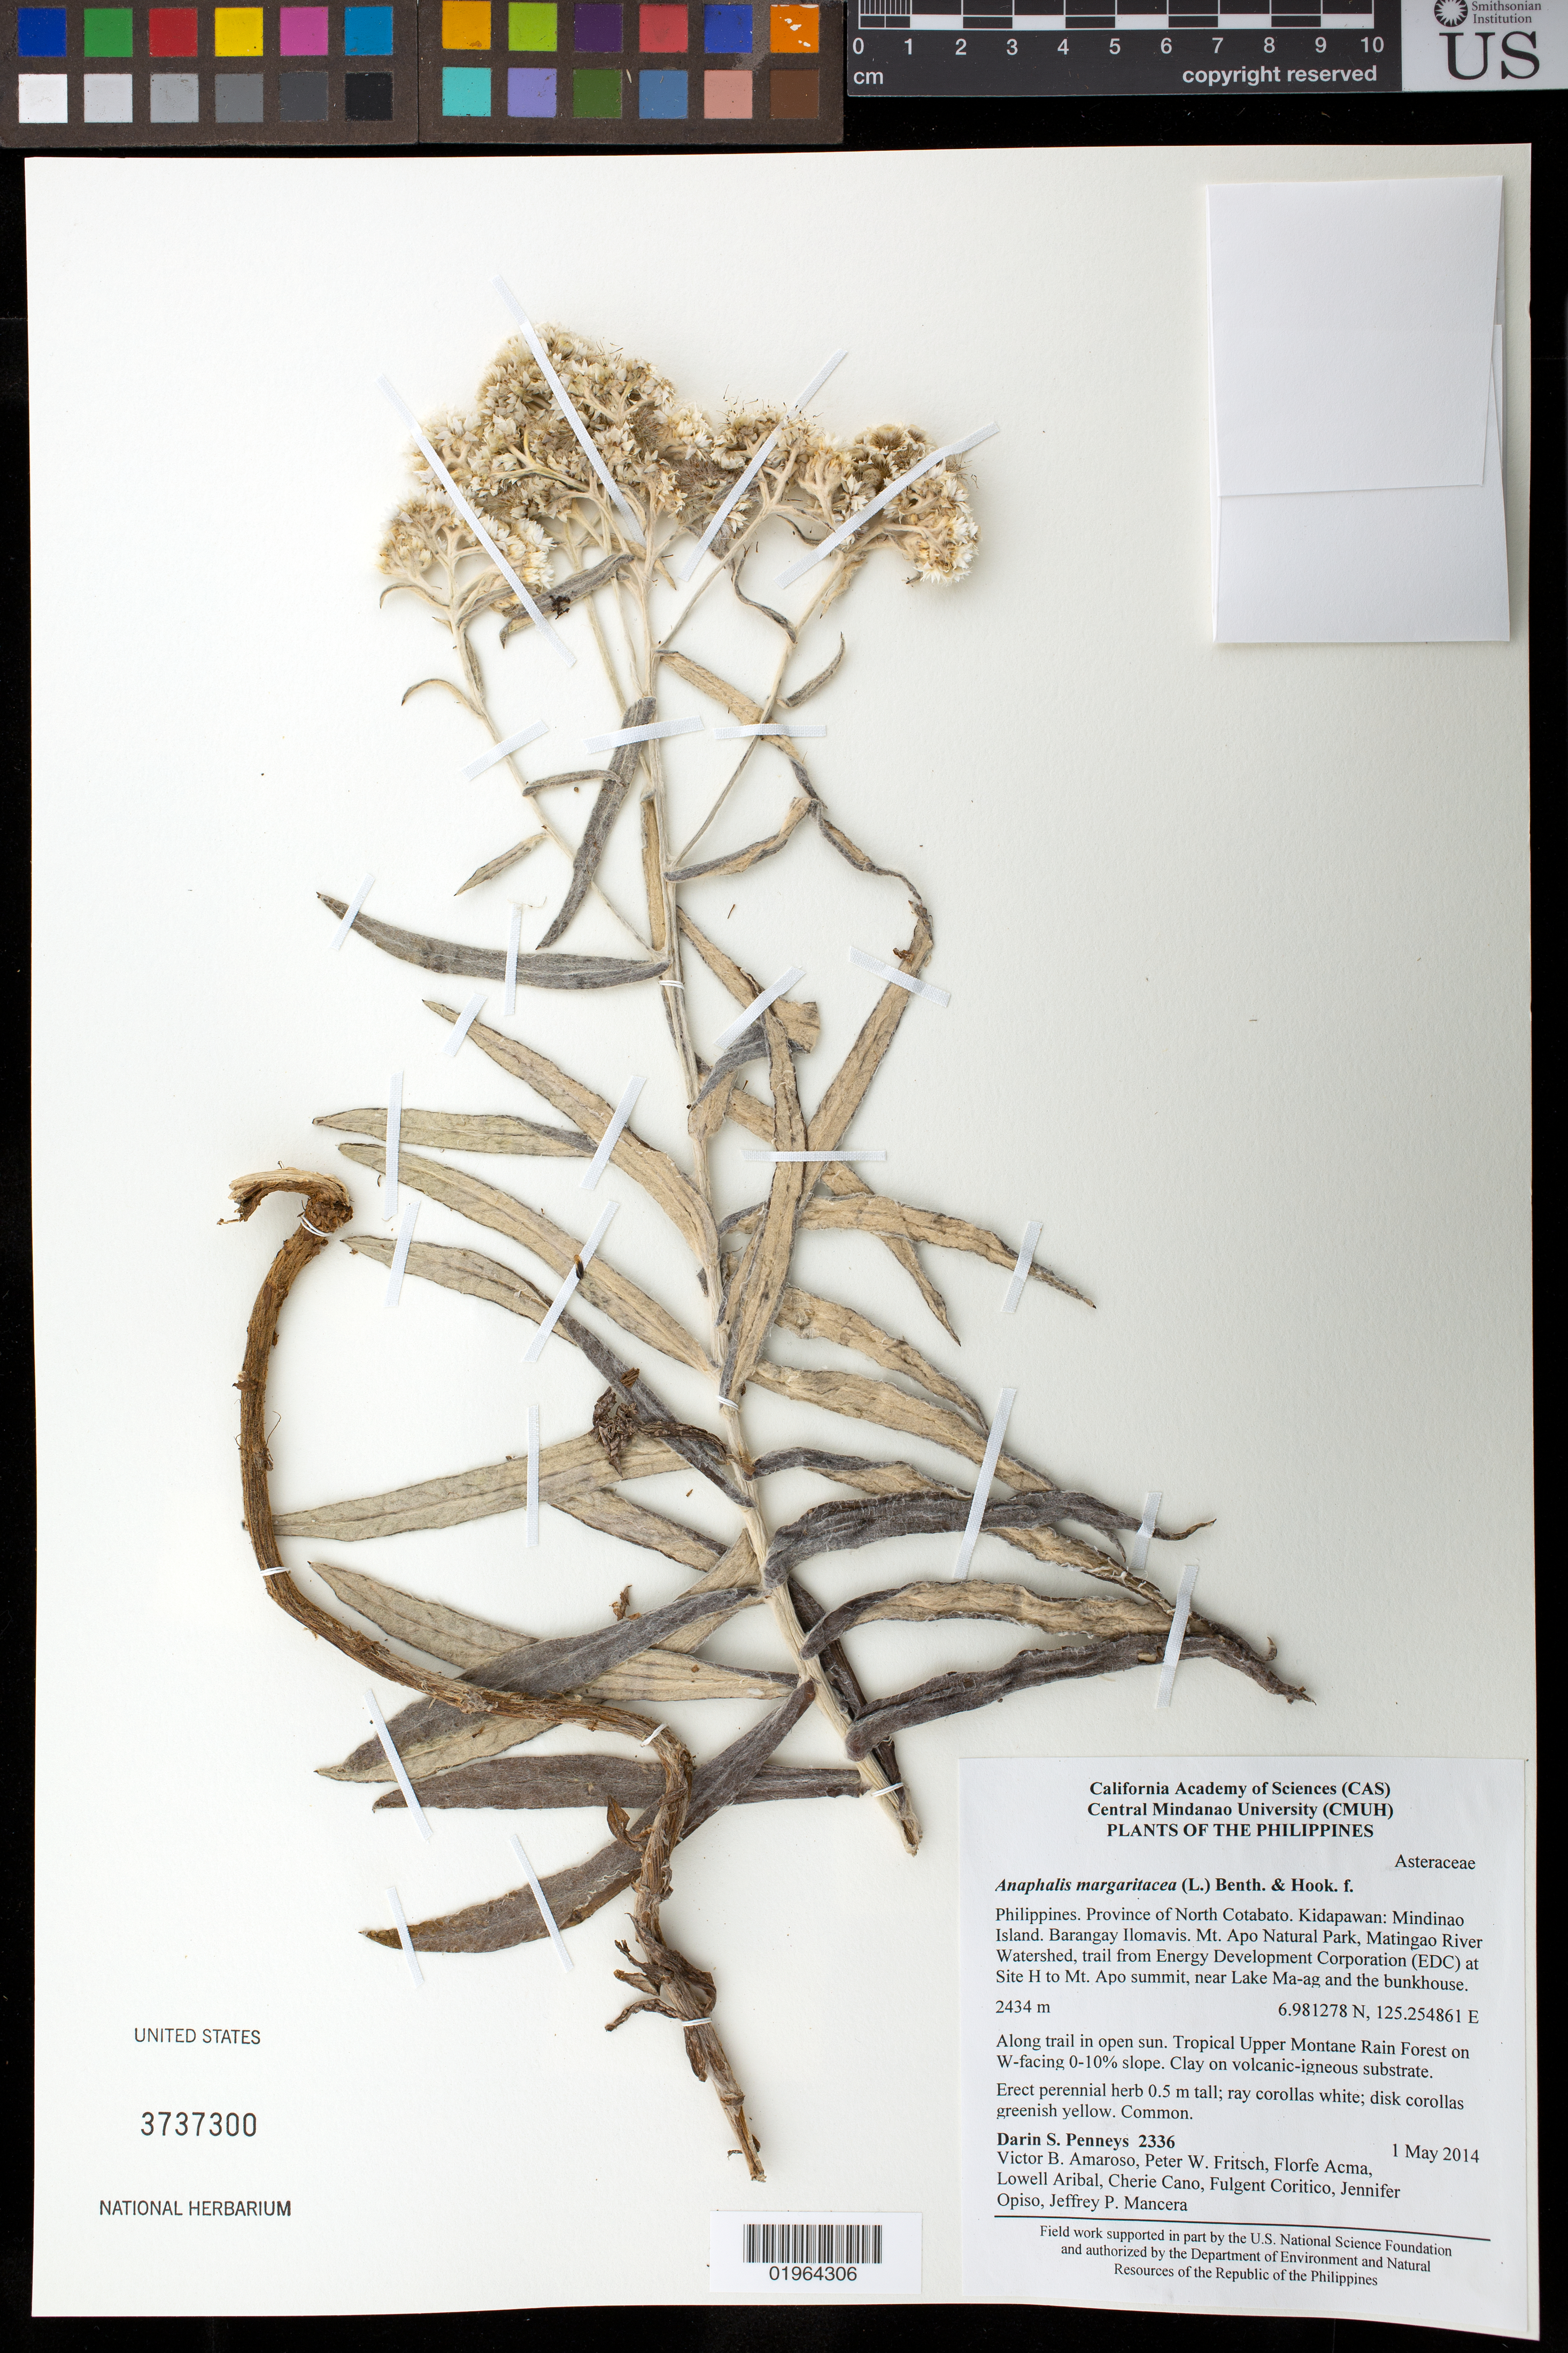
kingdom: Plantae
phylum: Tracheophyta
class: Magnoliopsida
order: Asterales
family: Asteraceae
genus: Anaphalis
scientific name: Anaphalis margaritacea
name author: (L.) Benth. & Hook. f.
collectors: D. S. Penneys, L. Aribal, V. Amoroso, P. W. Fritsch, F. Acma, J. Opiso, J. Mancera, C. Cano & F. Coritico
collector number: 2336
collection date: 2014-05-01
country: Philippines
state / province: Soccsksargen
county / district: Cotabato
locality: Mindinao Island. Barangay Ilomavis. Mt. Apo Natural Park, Matingao River Watershed, trail from Energy Development Corporation (EDC) at Site H to Mt. Apo summit, near Lake Ma-ag and the bunkhouse.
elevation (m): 2434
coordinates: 6.981278 N, 125.254861 E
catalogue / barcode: US 3737300